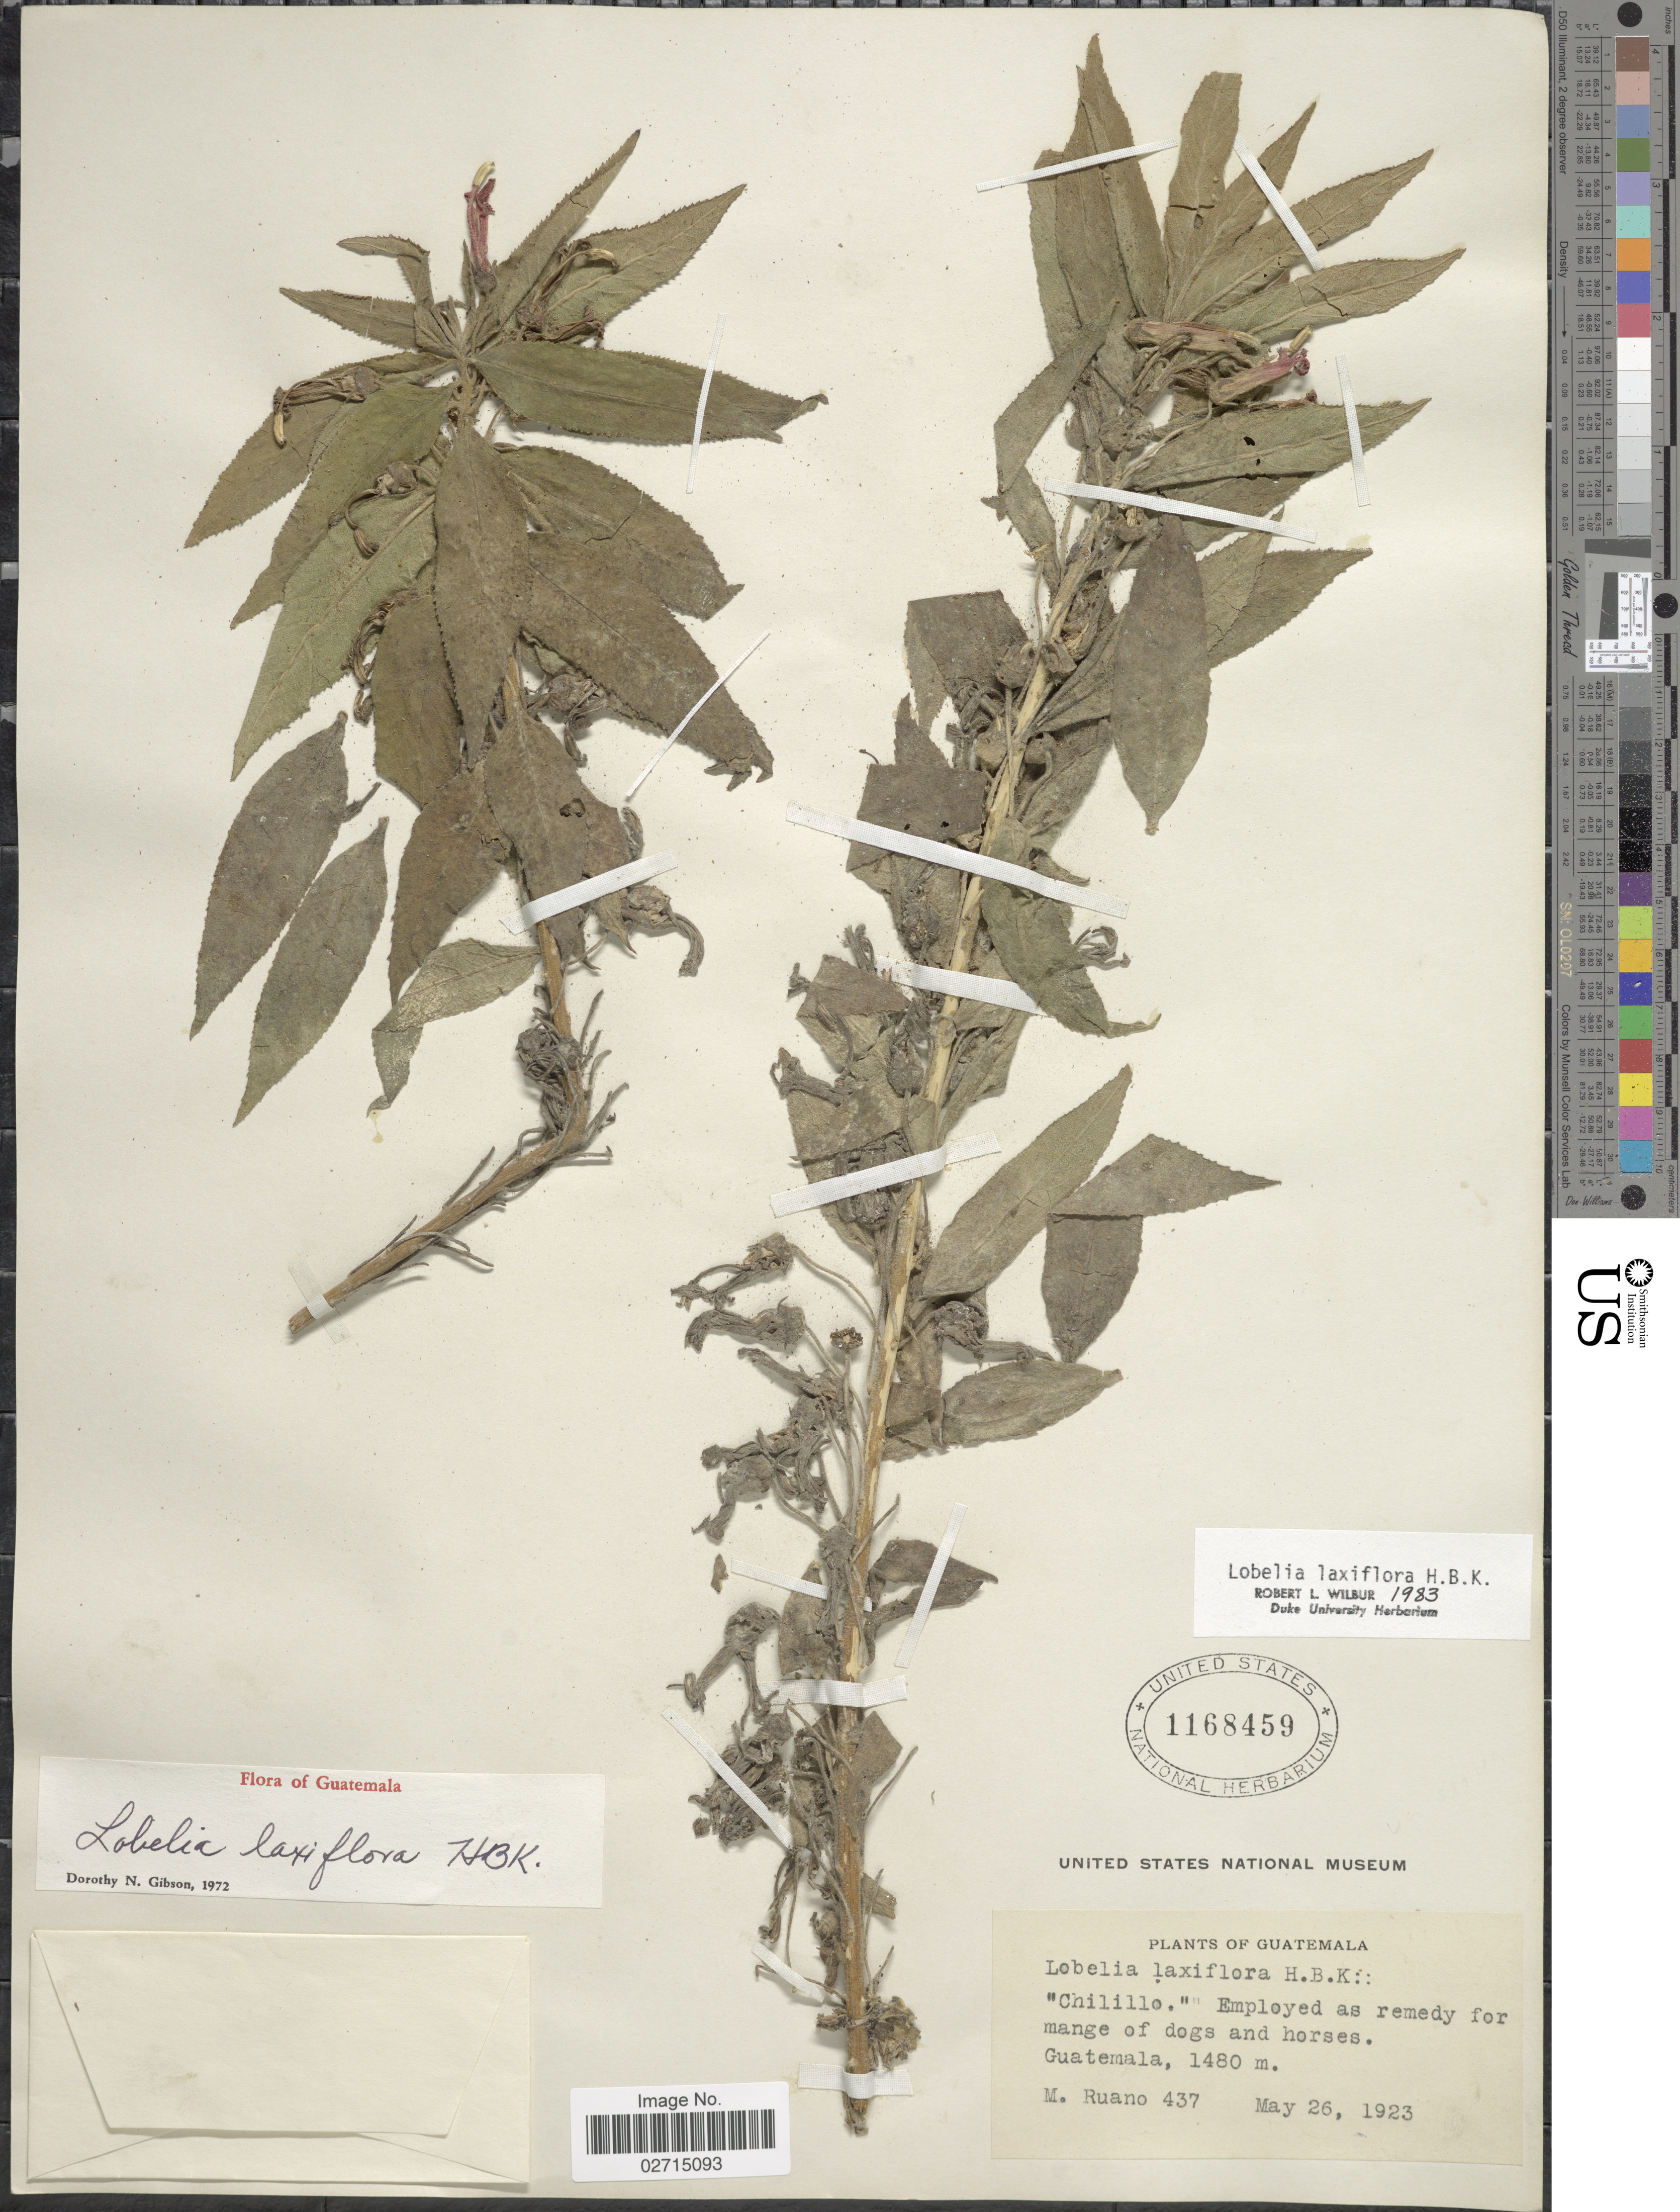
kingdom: Plantae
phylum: Tracheophyta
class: Magnoliopsida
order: Asterales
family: Campanulaceae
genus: Lobelia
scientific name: Lobelia laxiflora subsp. laxiflora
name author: Kunth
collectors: M. Ruano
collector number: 437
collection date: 1923-05-26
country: Guatemala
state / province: Guatemala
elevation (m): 1480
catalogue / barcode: US 1168459